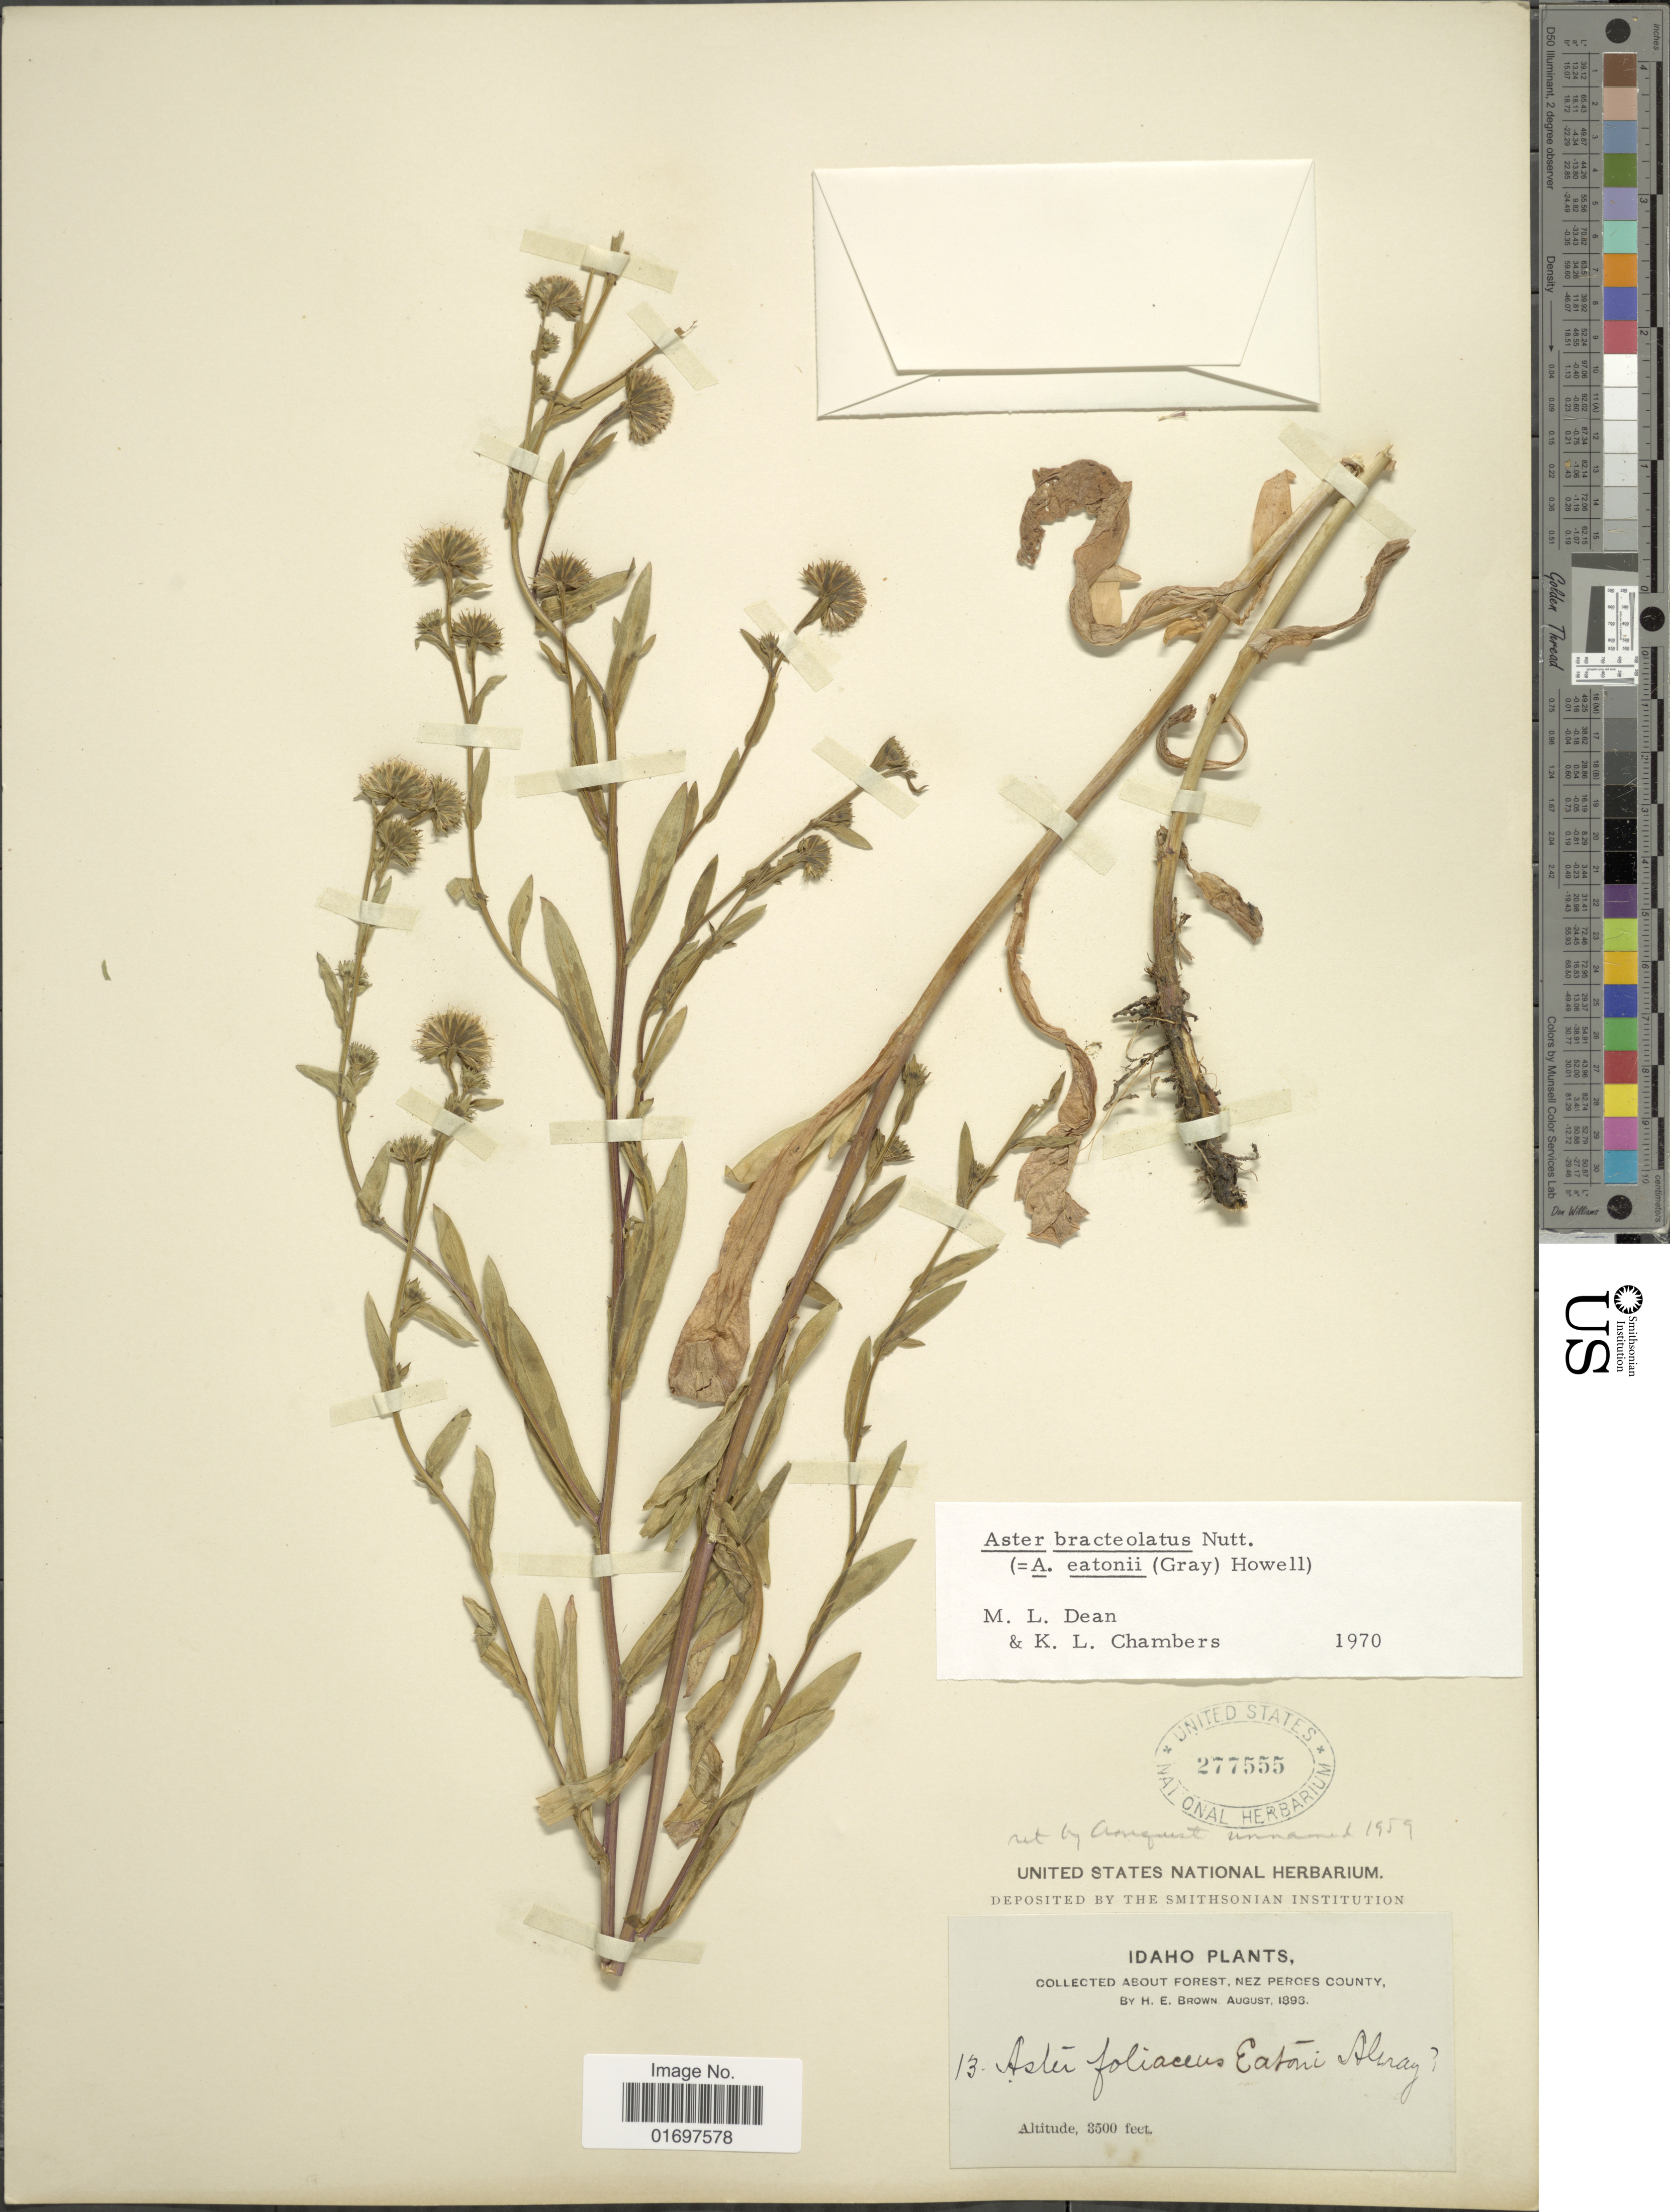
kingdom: Plantae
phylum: Tracheophyta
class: Magnoliopsida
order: Asterales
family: Asteraceae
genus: Symphyotrichum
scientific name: Symphyotrichum bracteolatum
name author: (Nutt.) G.L. Nesom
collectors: H. E. Brown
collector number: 13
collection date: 1896-08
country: United States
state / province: Idaho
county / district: Nez Perce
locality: About Forest, Nez Perces County, Idaho.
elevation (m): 1067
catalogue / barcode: US 277555